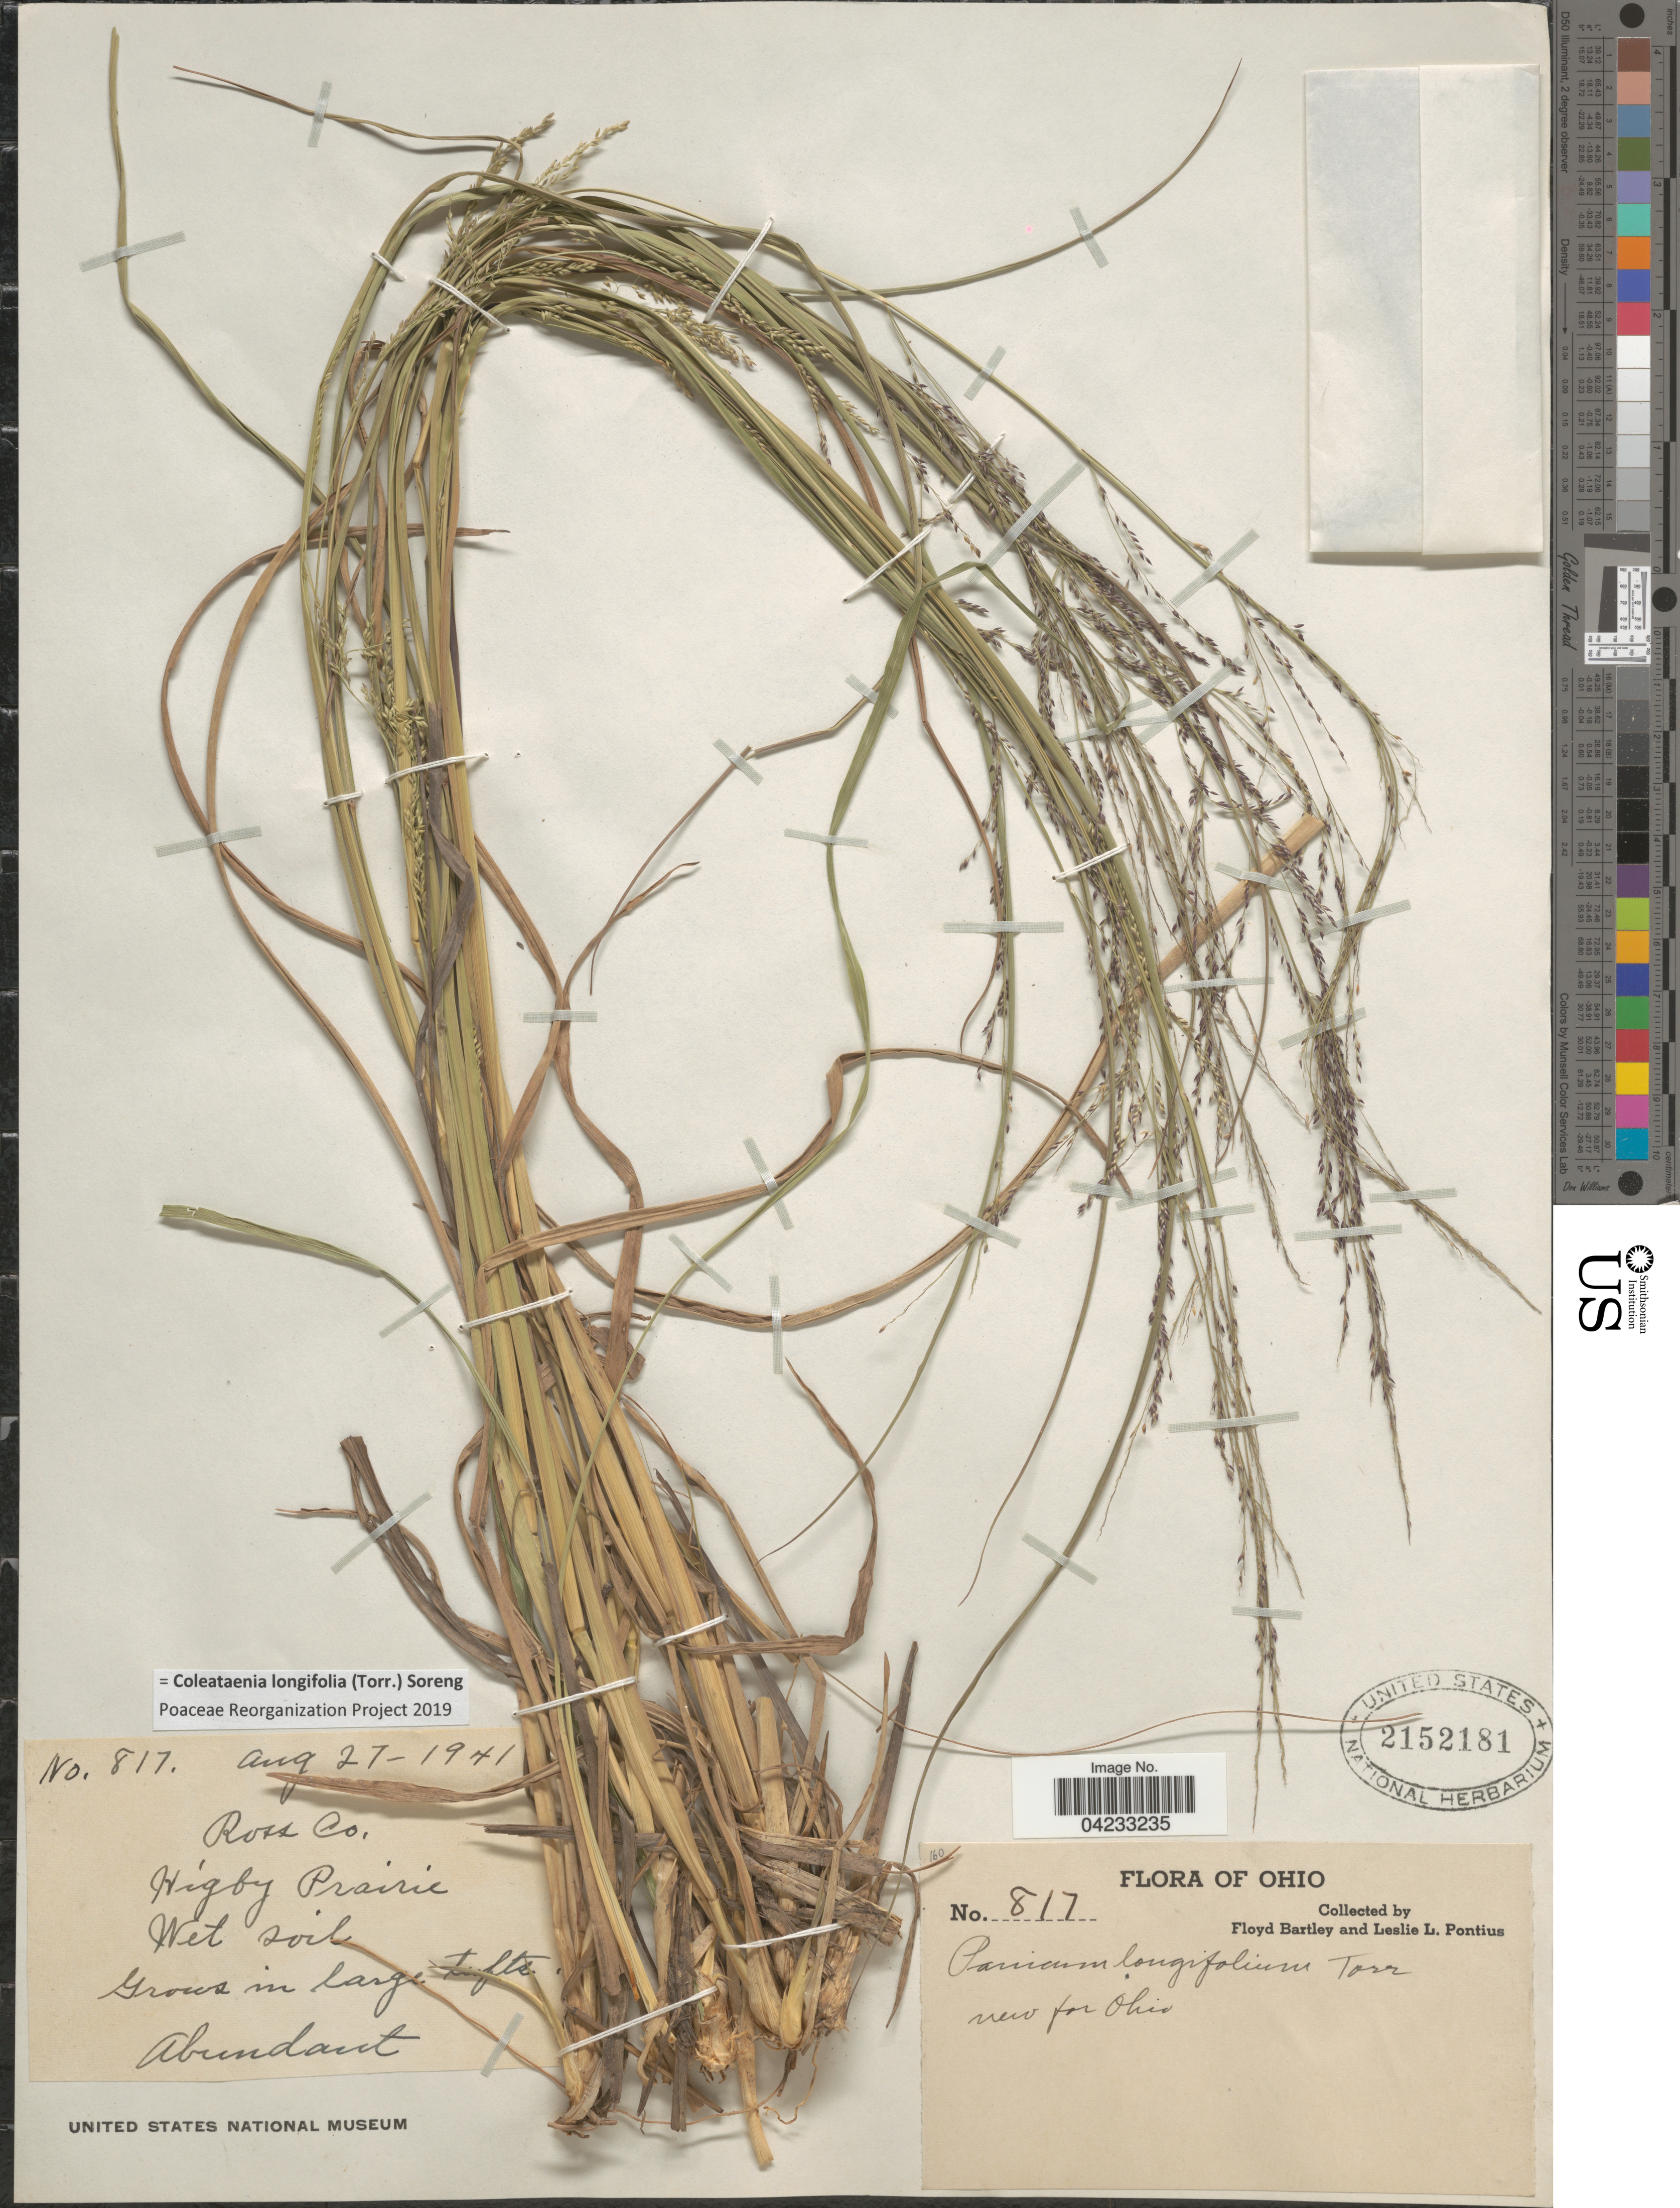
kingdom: Plantae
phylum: Tracheophyta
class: Liliopsida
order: Poales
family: Poaceae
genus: Coleataenia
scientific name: Coleataenia longifolia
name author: (Torr.) Soreng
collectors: F. Bartley & L. Pontius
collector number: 817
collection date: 1941-08-27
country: United States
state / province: Ohio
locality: Ross Co. Higby Prairie.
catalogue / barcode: US 2152181